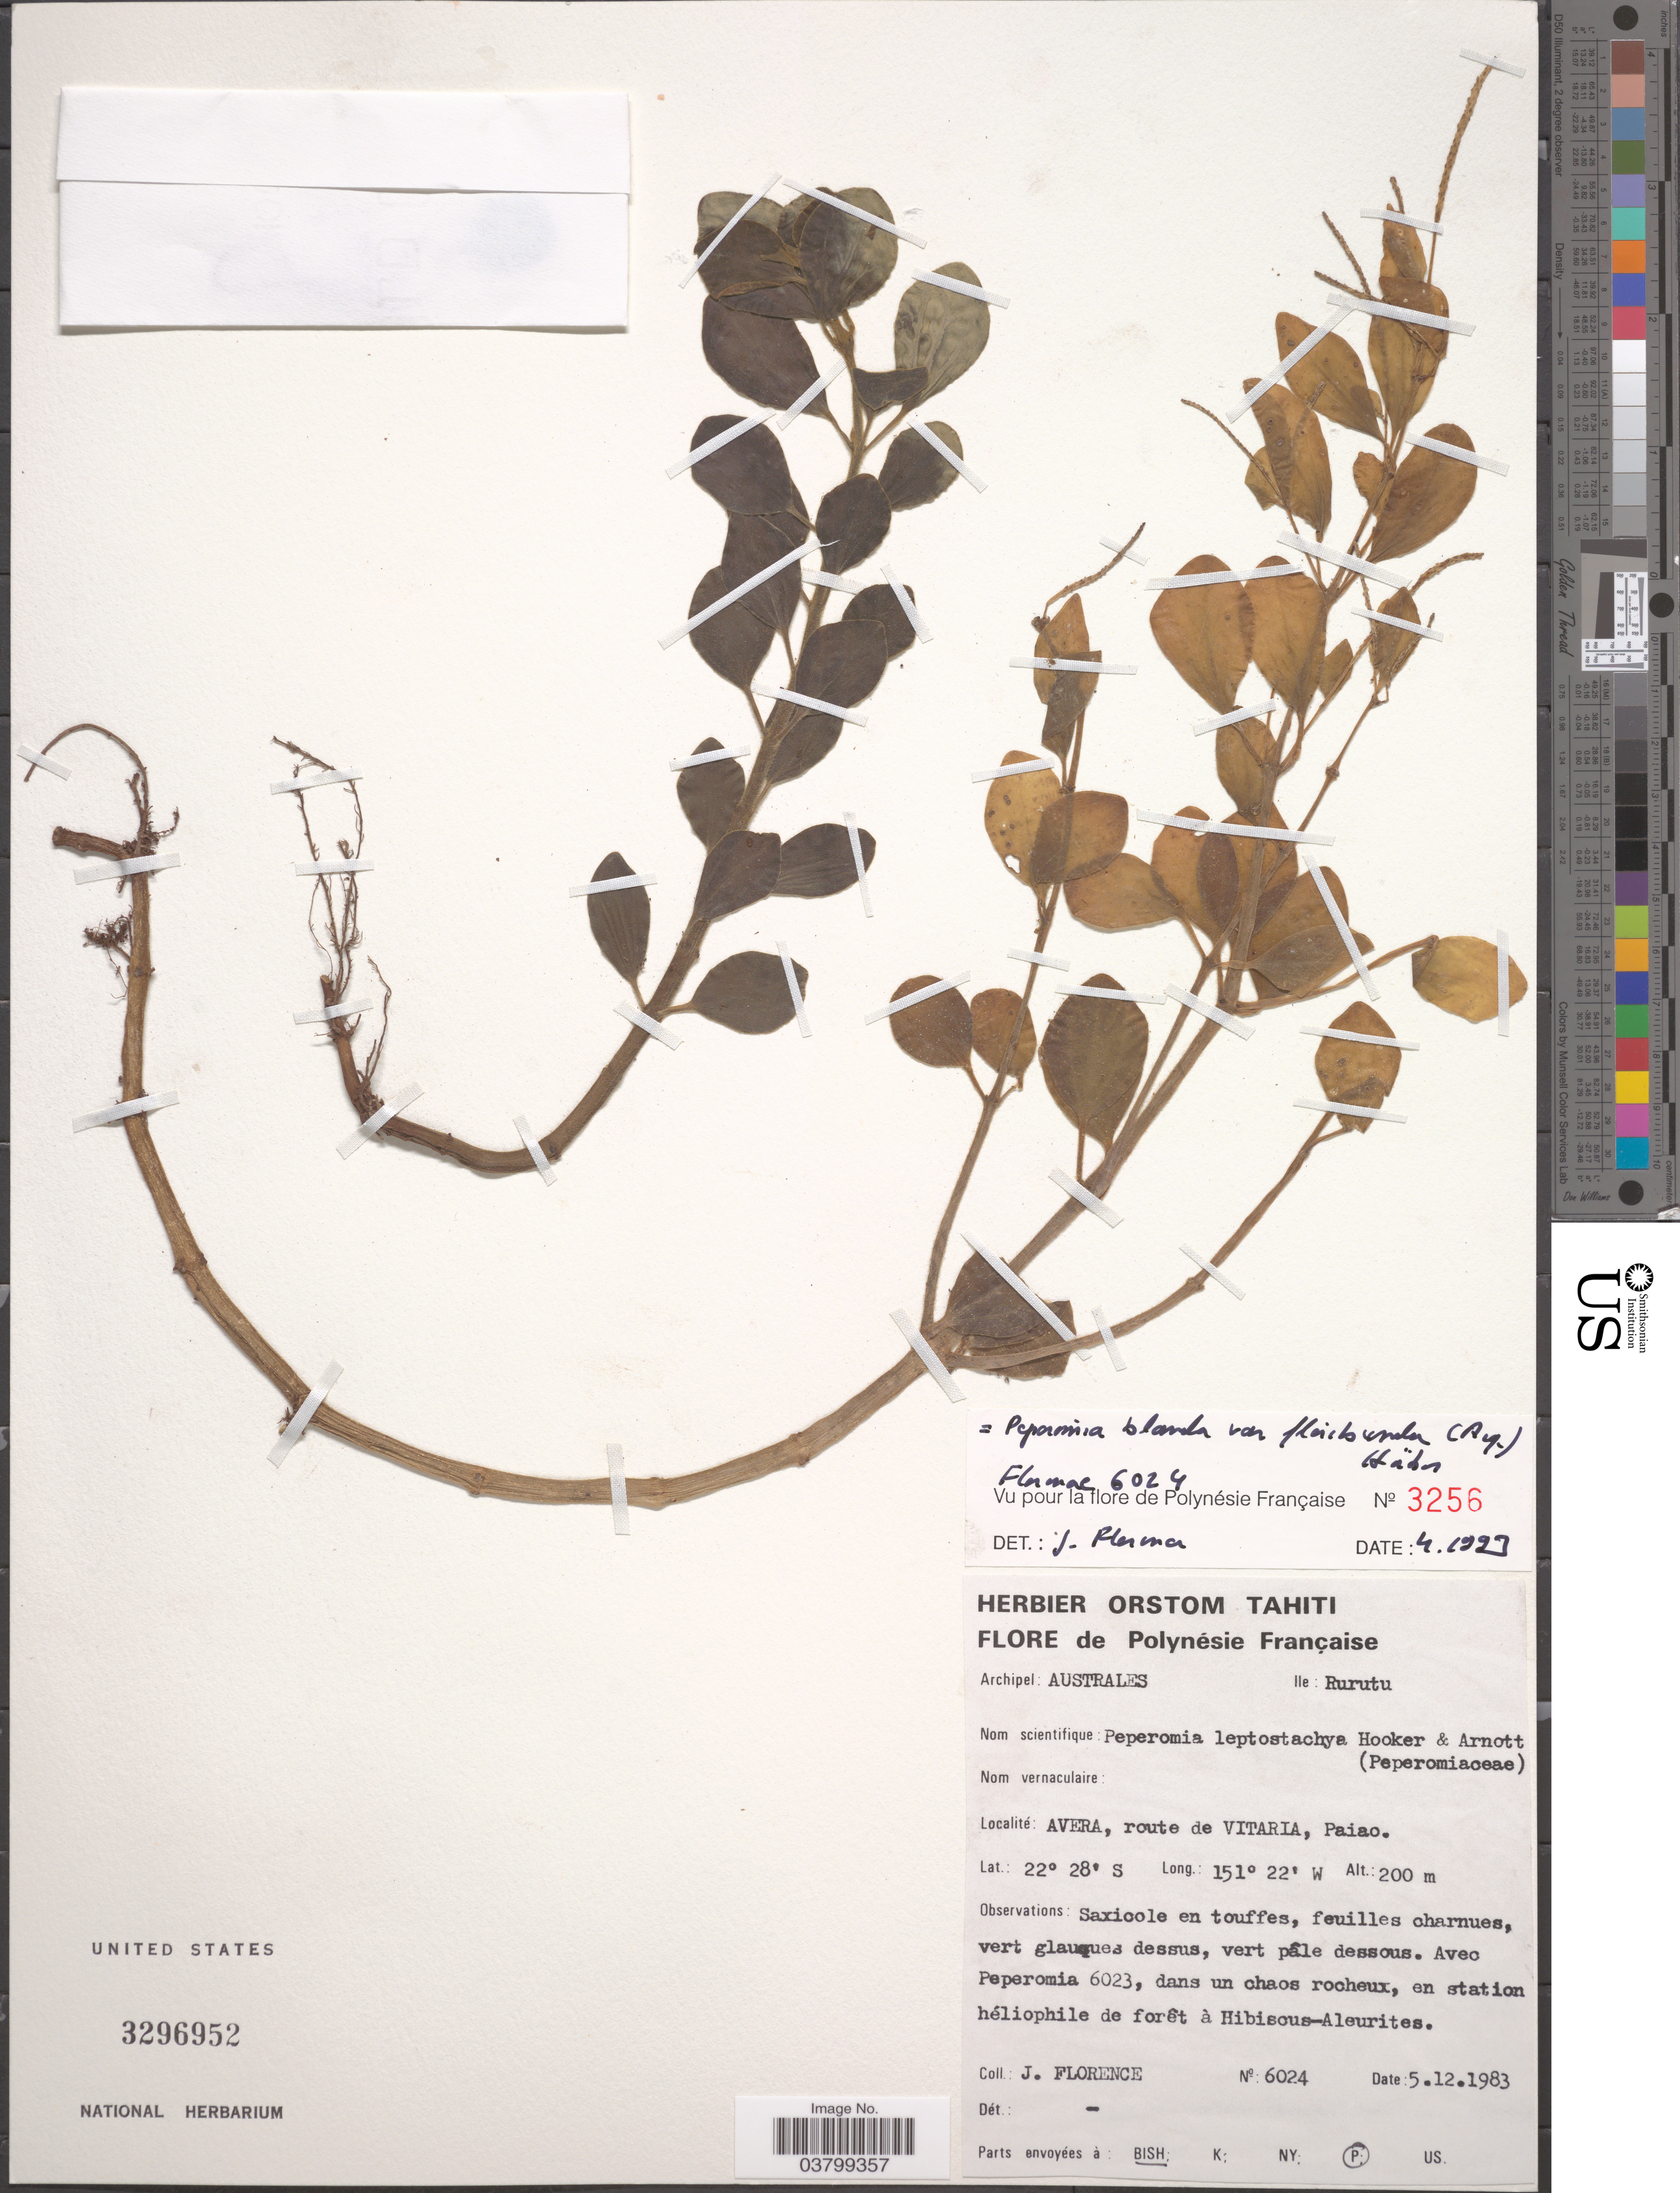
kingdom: Plantae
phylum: Tracheophyta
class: Magnoliopsida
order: Piperales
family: Piperaceae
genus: Peperomia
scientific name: Peperomia leptostachya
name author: Hook. & Arn.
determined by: Wagner, W. L., (BOT), Smithsonian Institution - National Museum of Natural History (UNITED STATES)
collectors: J. Florence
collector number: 6024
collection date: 1983-12-05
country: French Polynesia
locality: Archipel: Australes. Ile: Rurutu. Avera, route de Vitaria, Paiao.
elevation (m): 200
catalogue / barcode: US 3296952